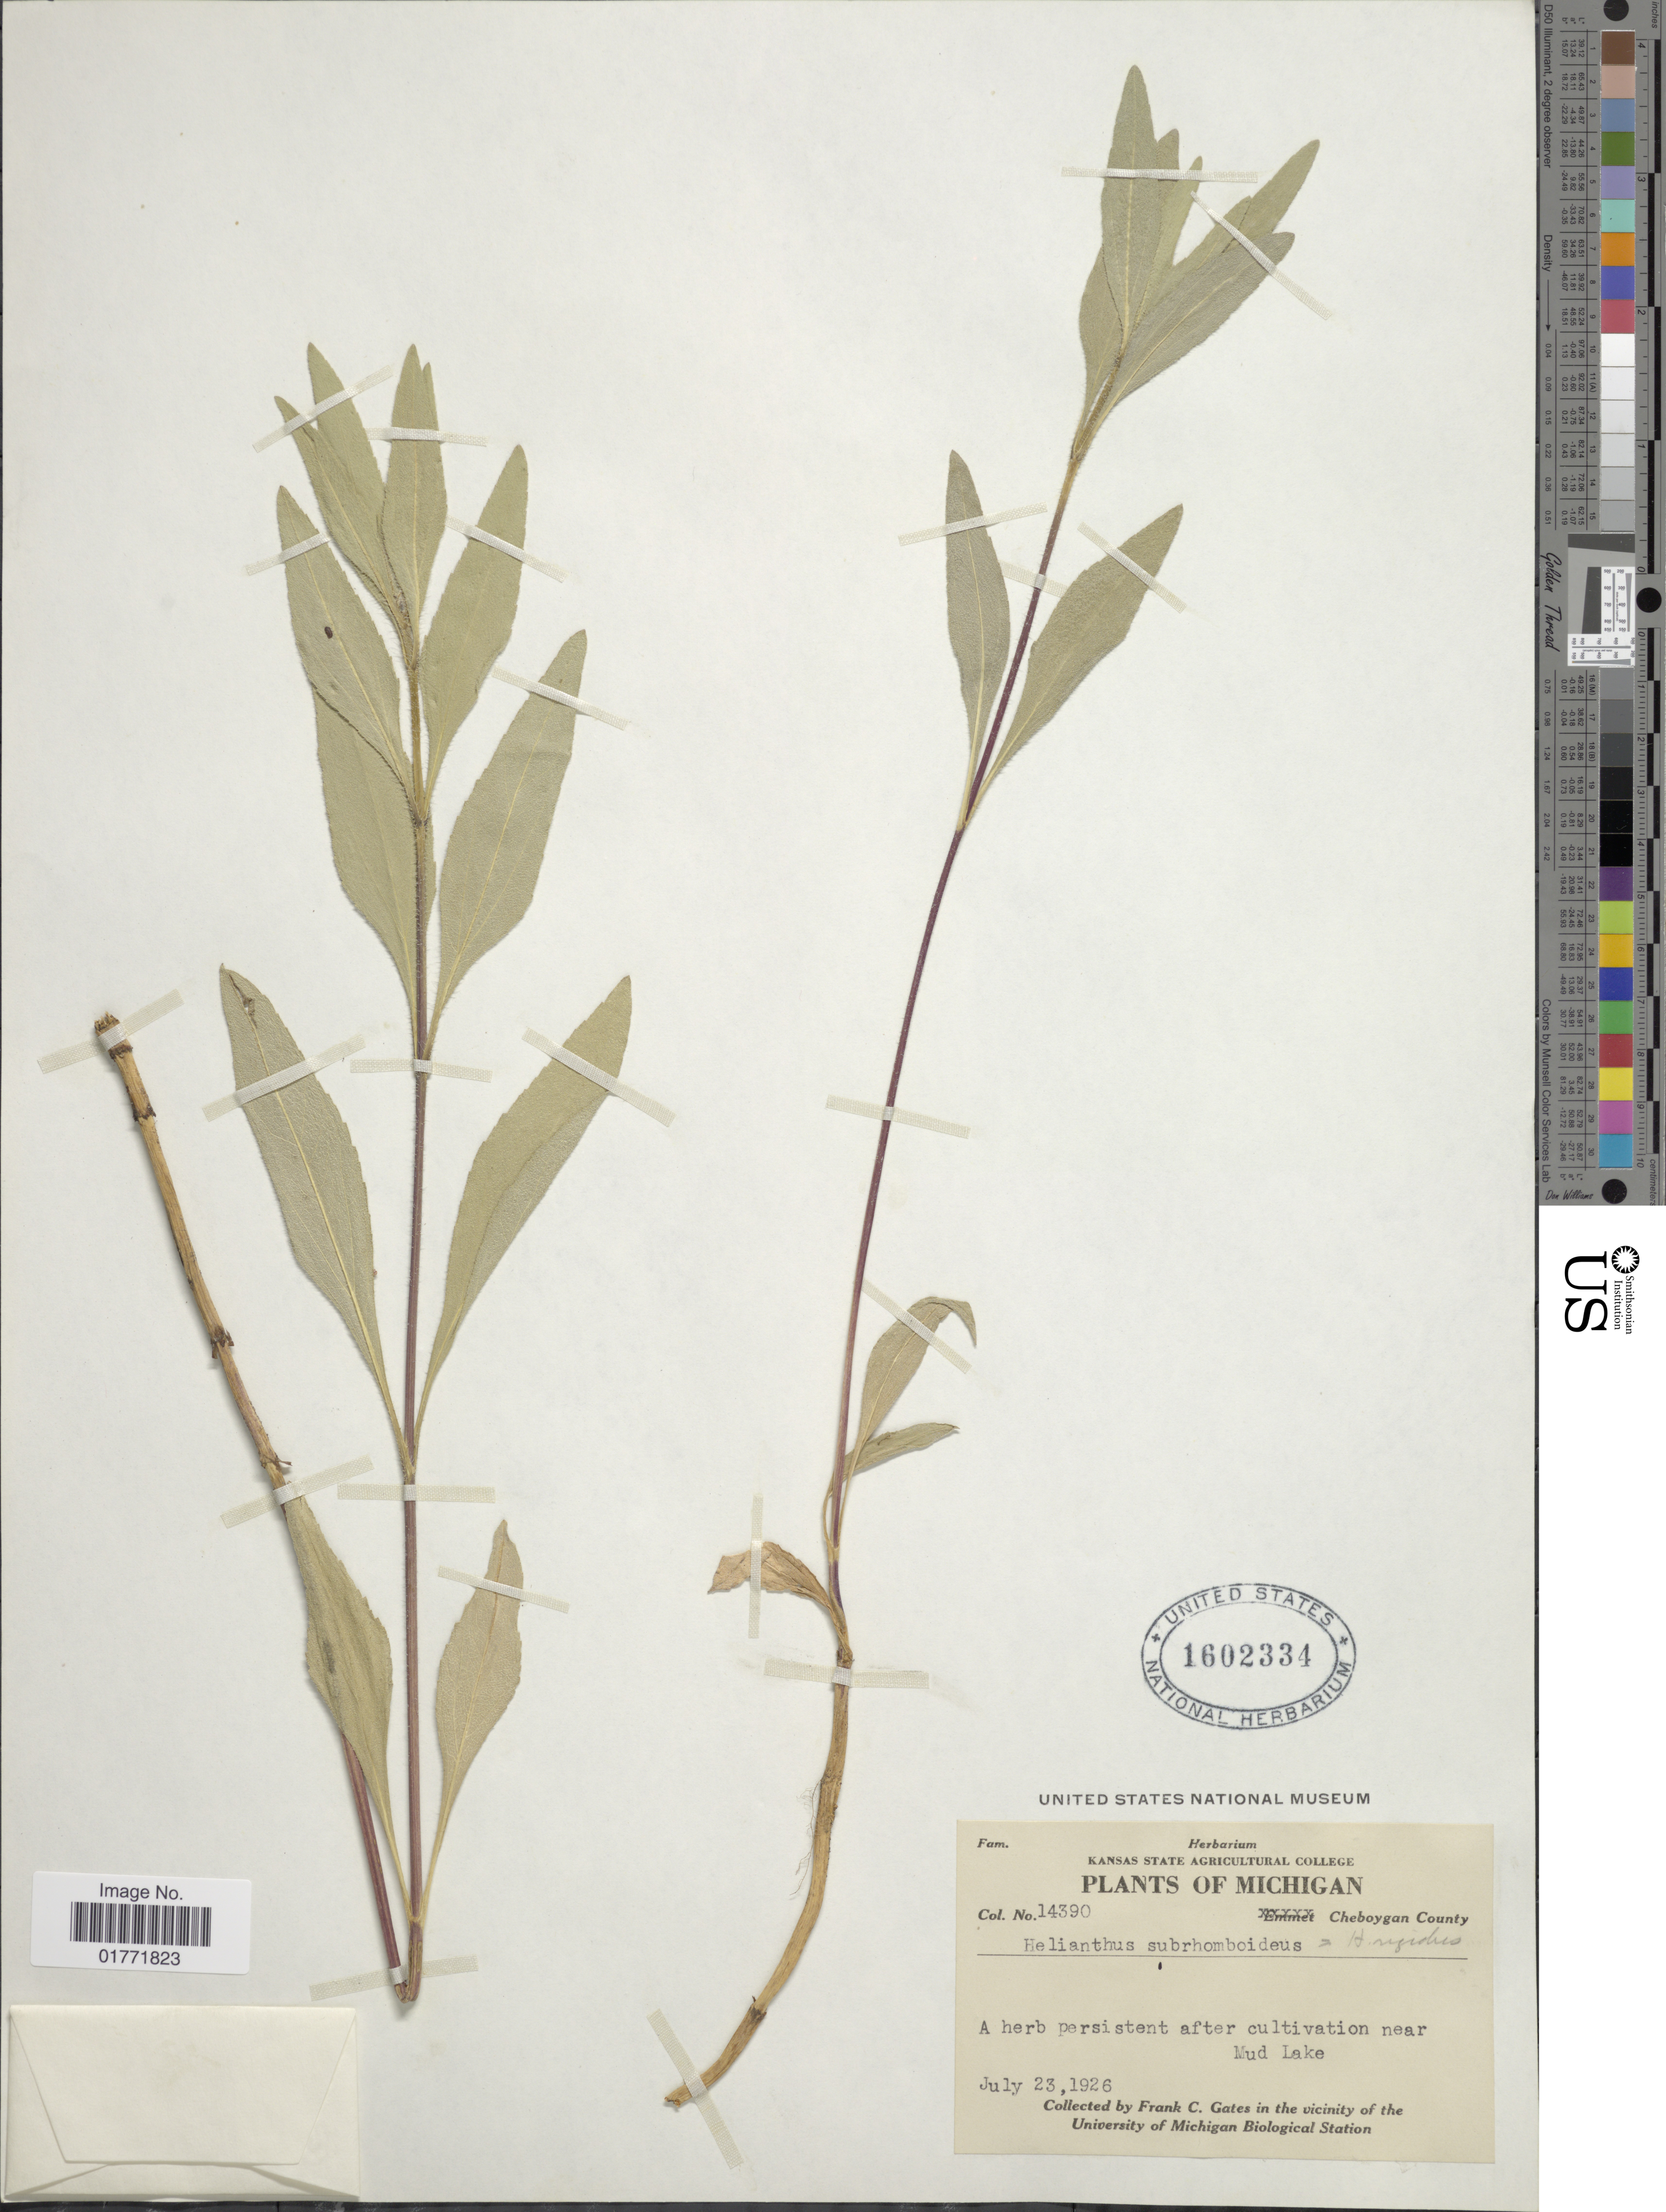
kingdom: Plantae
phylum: Tracheophyta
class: Magnoliopsida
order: Asterales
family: Asteraceae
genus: Helianthus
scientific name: Helianthus subrhomboideus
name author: Rydb.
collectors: F. C. Gates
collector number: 14390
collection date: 1926-07-23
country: United States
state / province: Michigan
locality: Michigan. in the vicinity of the University of Michigan Biological Station. Cheboygan County.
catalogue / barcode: US 1602334